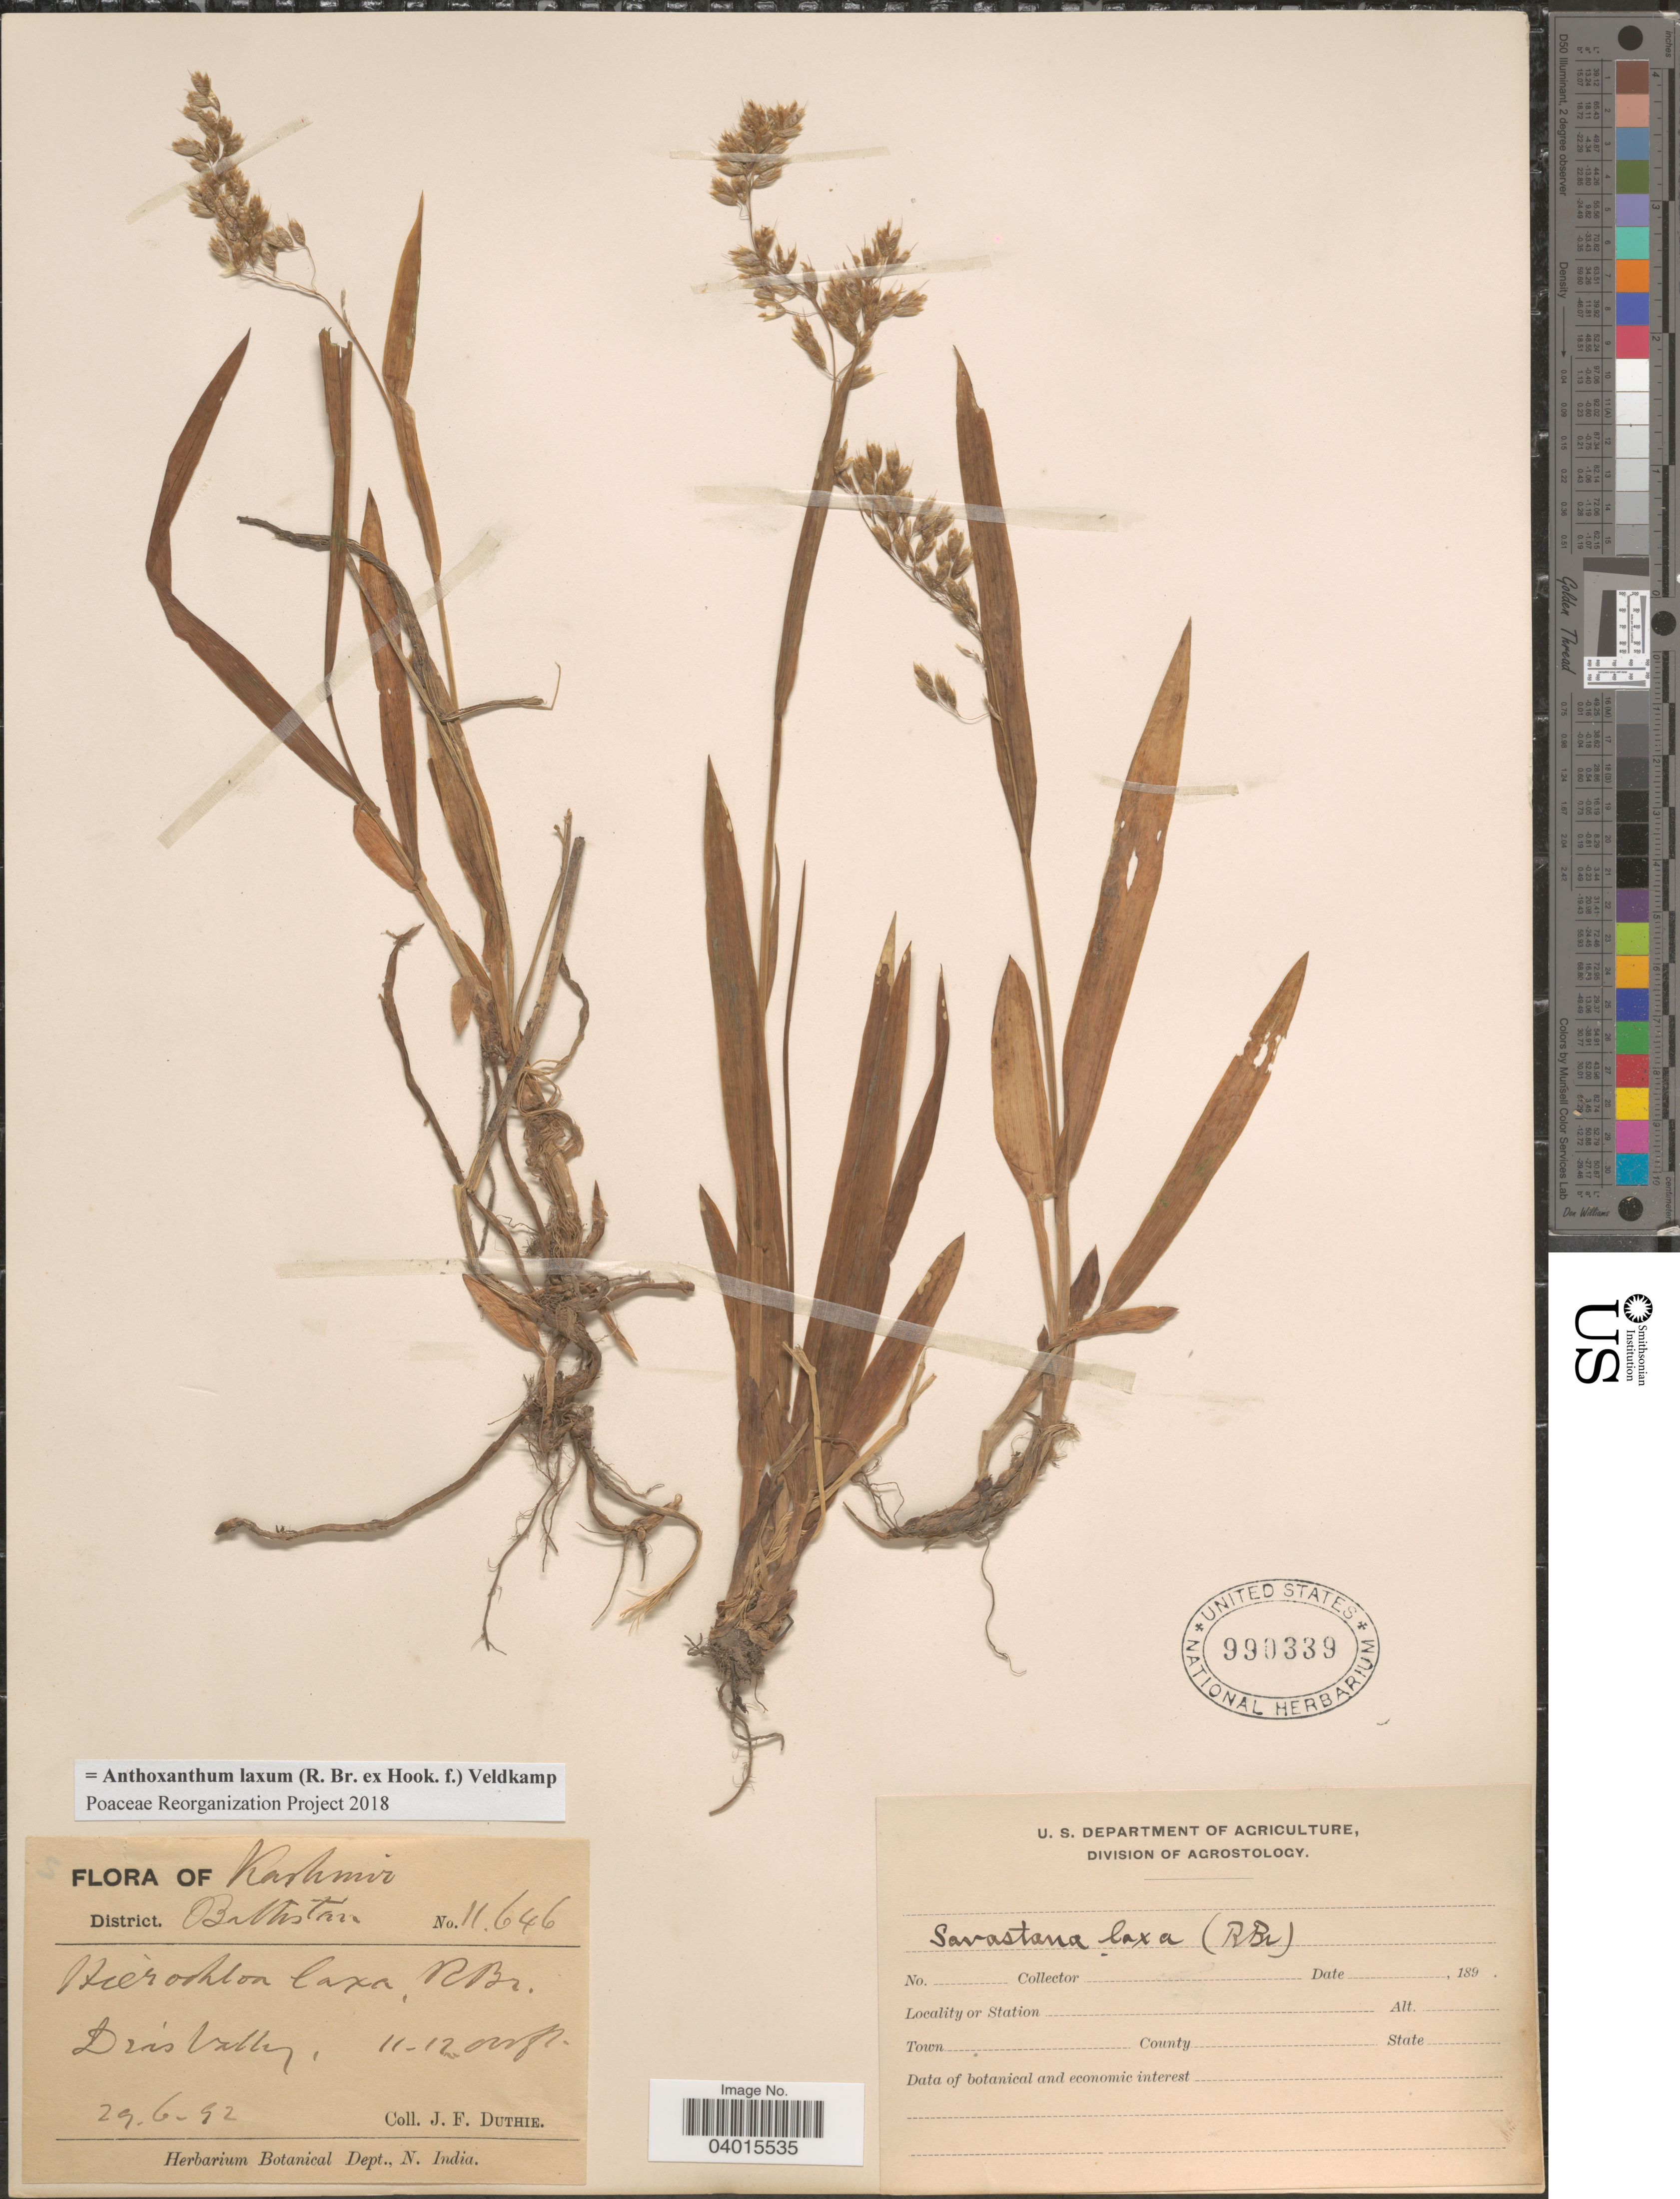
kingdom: Plantae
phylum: Tracheophyta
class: Liliopsida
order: Poales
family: Poaceae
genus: Anthoxanthum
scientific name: Anthoxanthum laxum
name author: (R. Br. ex Hook. f.) Veldkamp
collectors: J. F. Duthie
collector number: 11646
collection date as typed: Transcribed d/m/y: 29/6/92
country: India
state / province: Jammu and Kashmir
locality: Kashmir. District. Baltistan. Dras Valley.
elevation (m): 3353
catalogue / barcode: US 990339